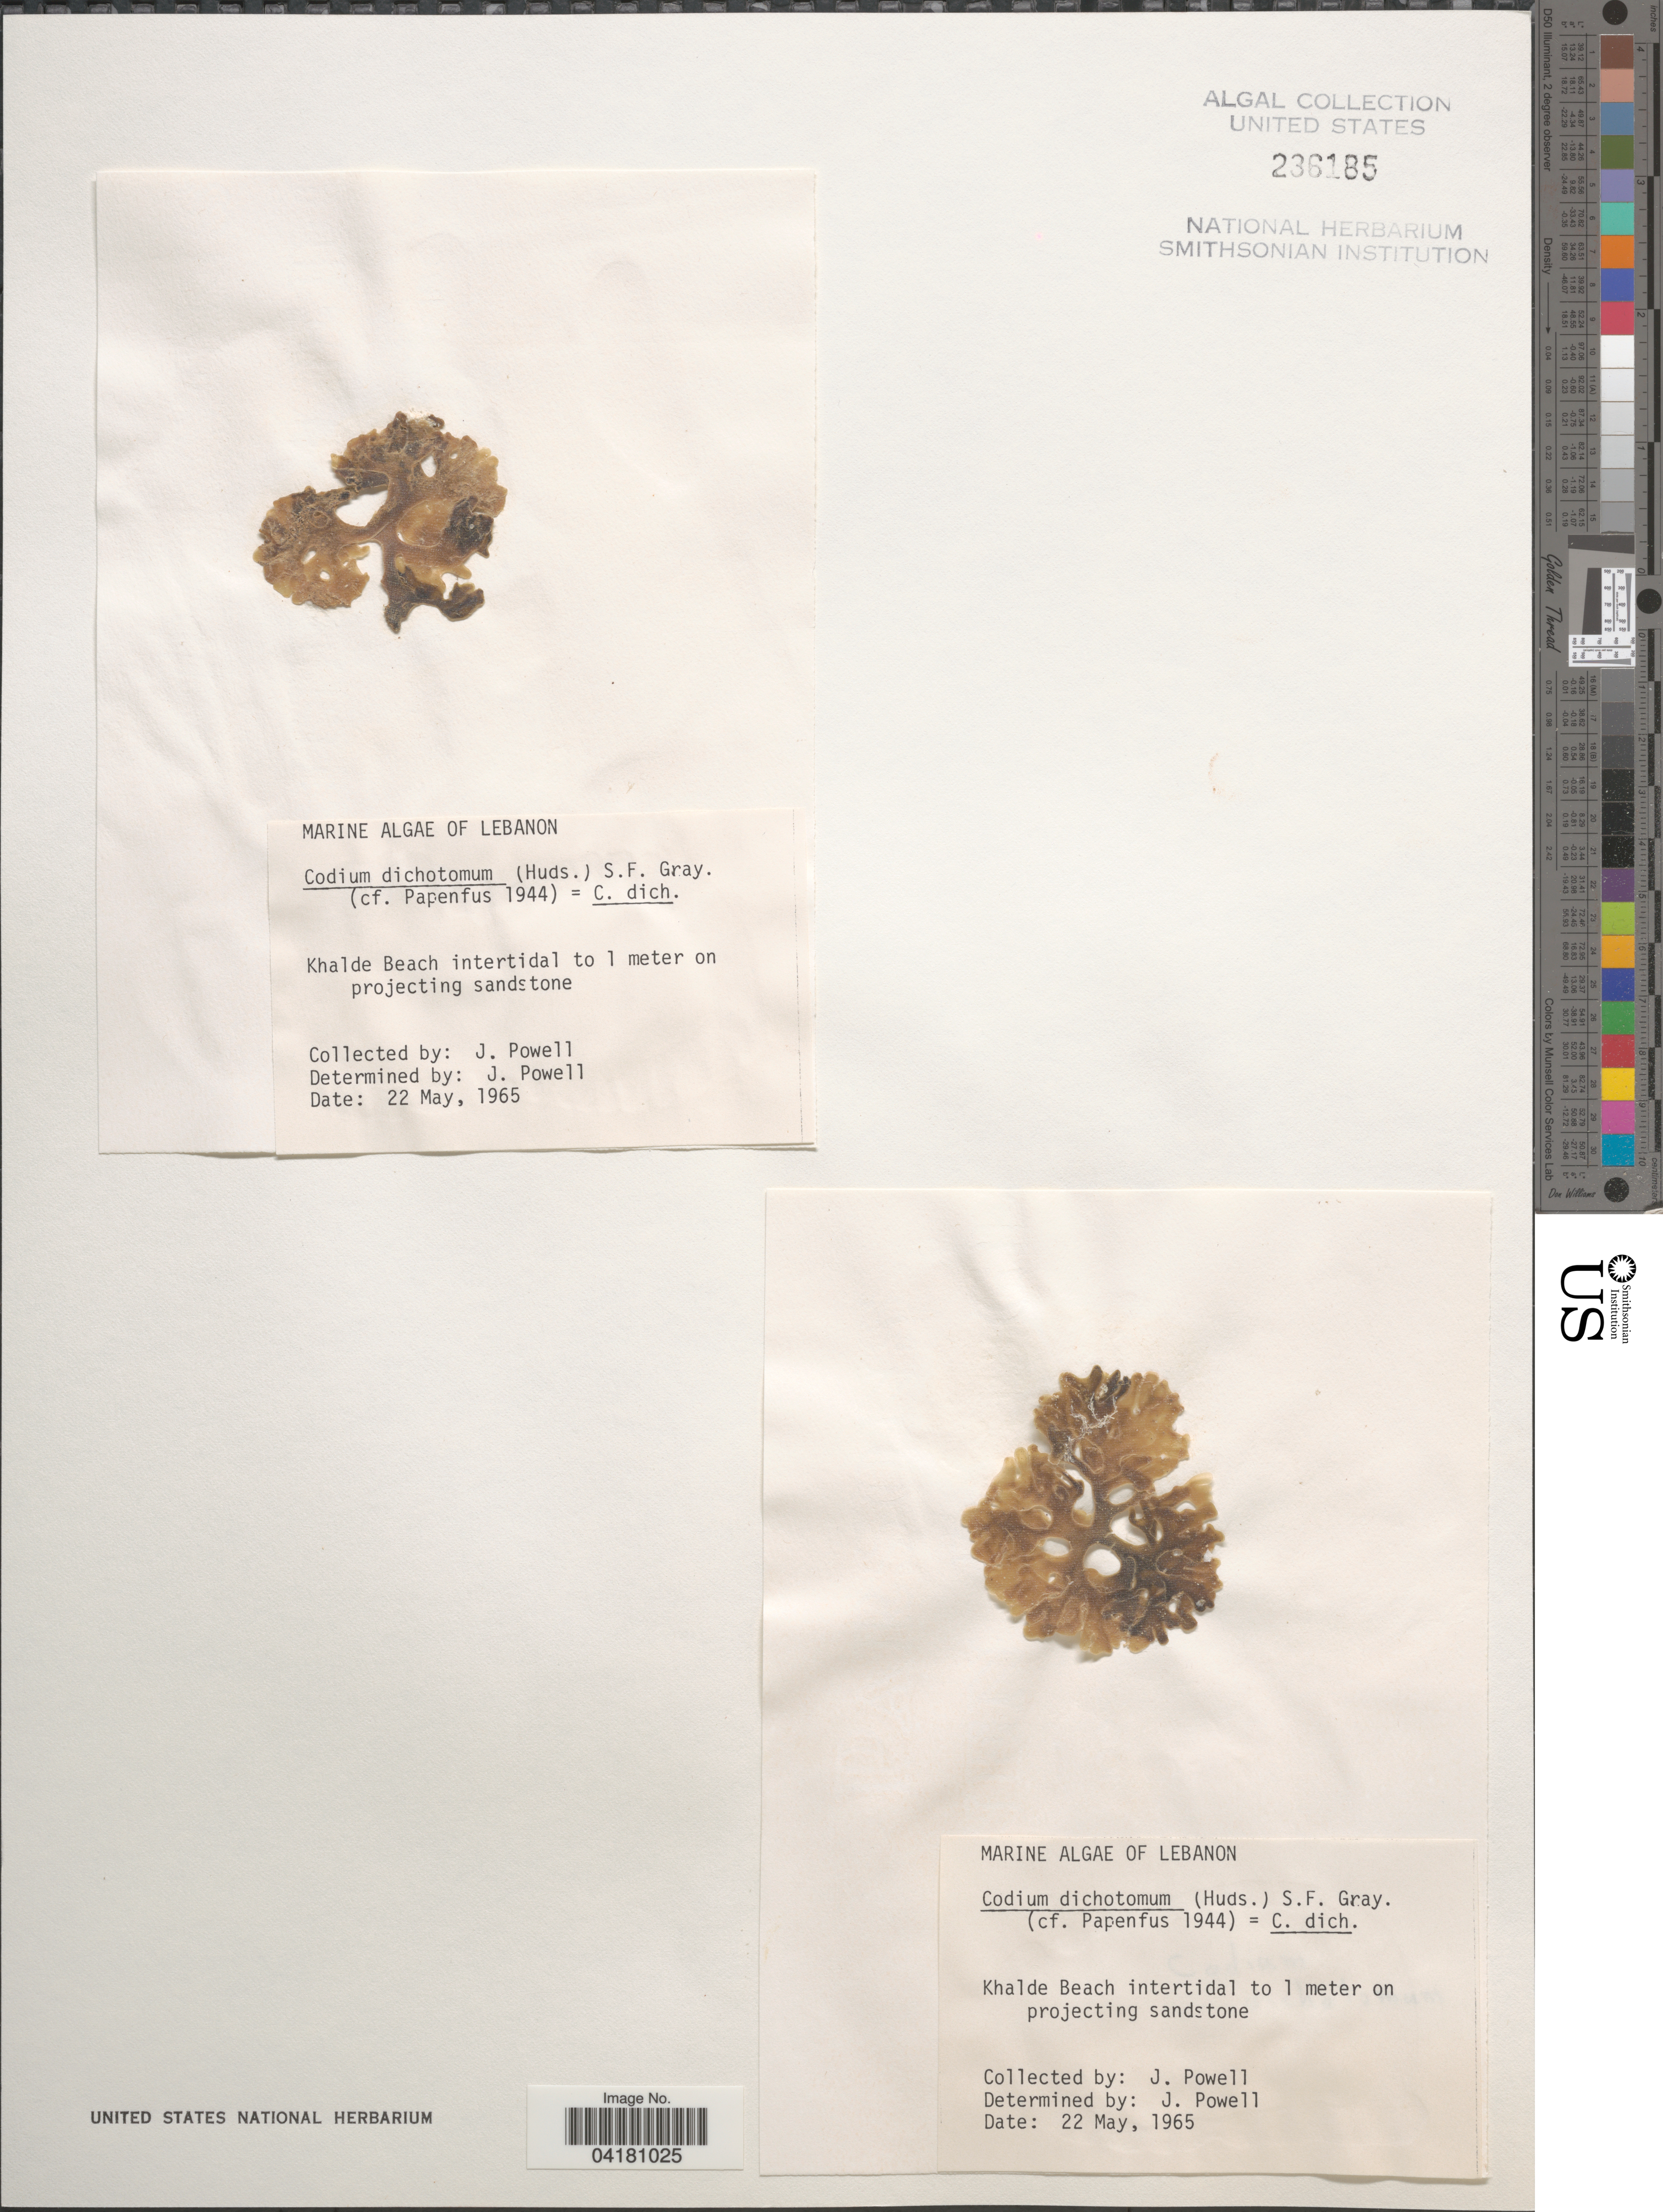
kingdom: Plantae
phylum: Chlorophyta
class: Ulvophyceae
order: Bryopsidales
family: Codiaceae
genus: Codium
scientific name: Codium dichotomum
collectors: J. Powell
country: Lebanon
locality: Khalde Beach intertidal to 1 meter on projecting sandstone.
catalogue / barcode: US 236185